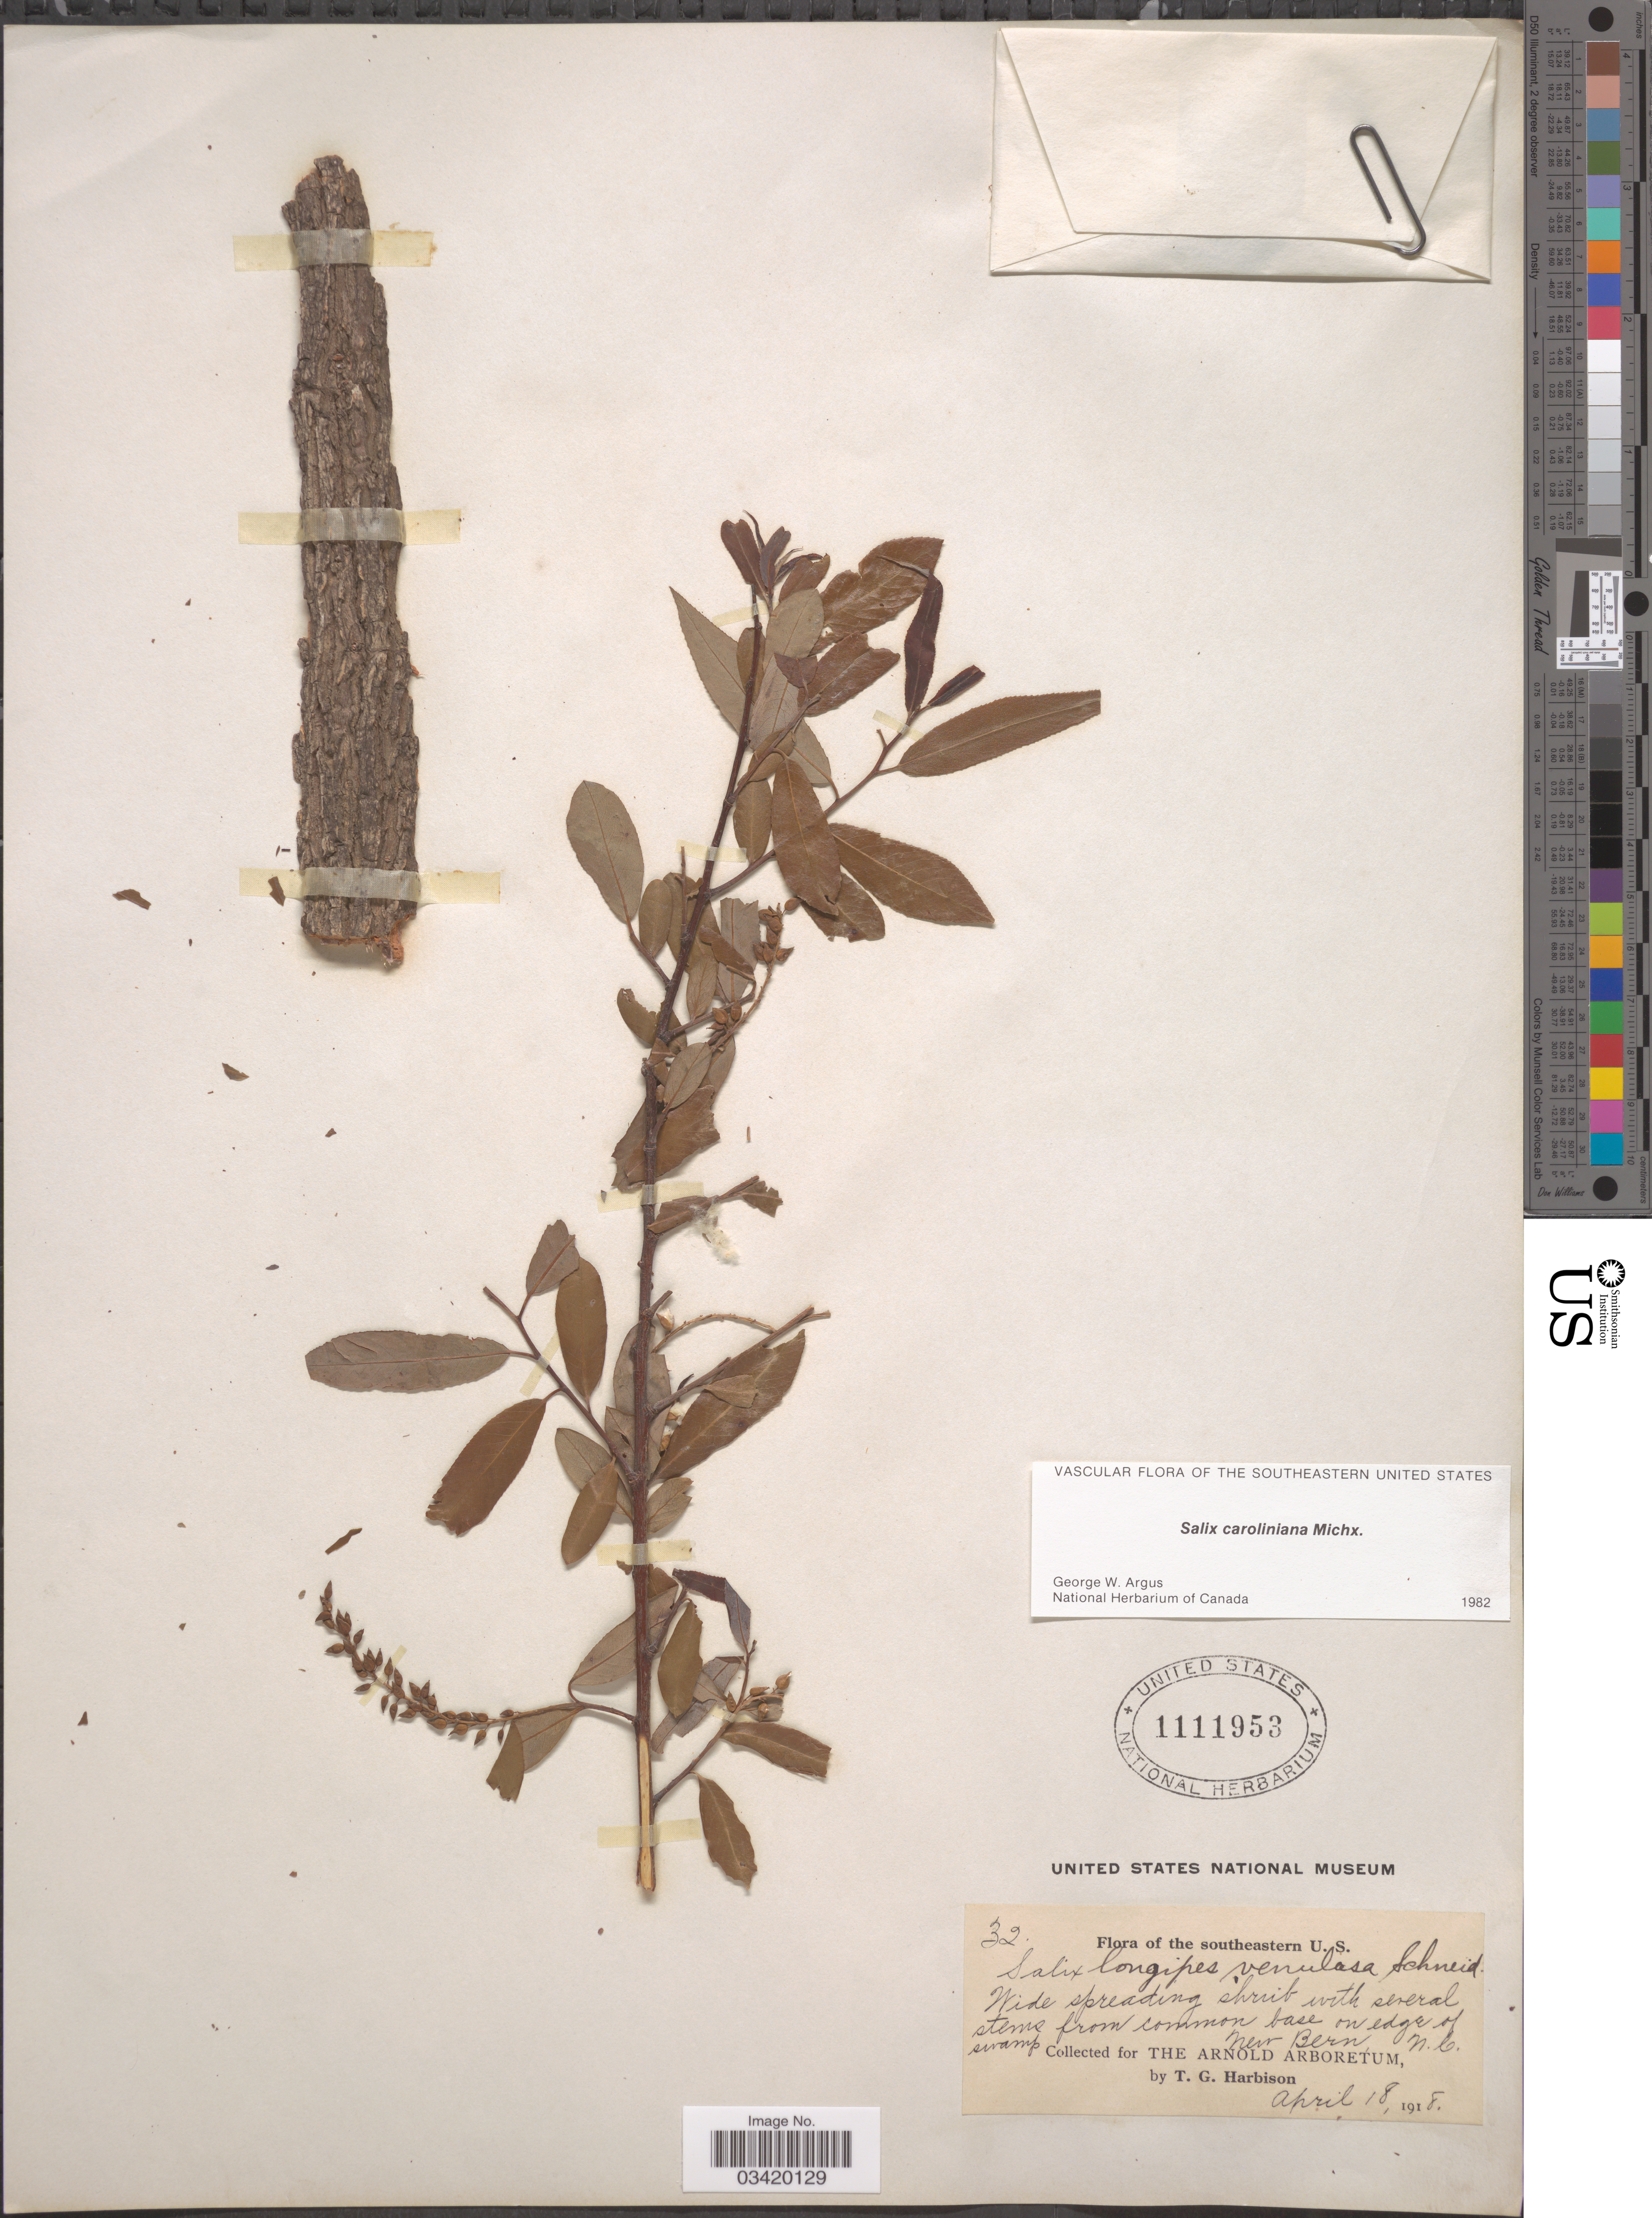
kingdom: Plantae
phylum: Tracheophyta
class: Magnoliopsida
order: Malpighiales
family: Salicaceae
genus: Salix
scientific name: Salix caroliniana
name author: Michx.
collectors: T. Harbison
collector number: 32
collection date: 1918-04-18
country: United States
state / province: North Carolina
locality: Southeastern U.S. Base on edge of swamp. New Bern.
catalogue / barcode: US 1111953